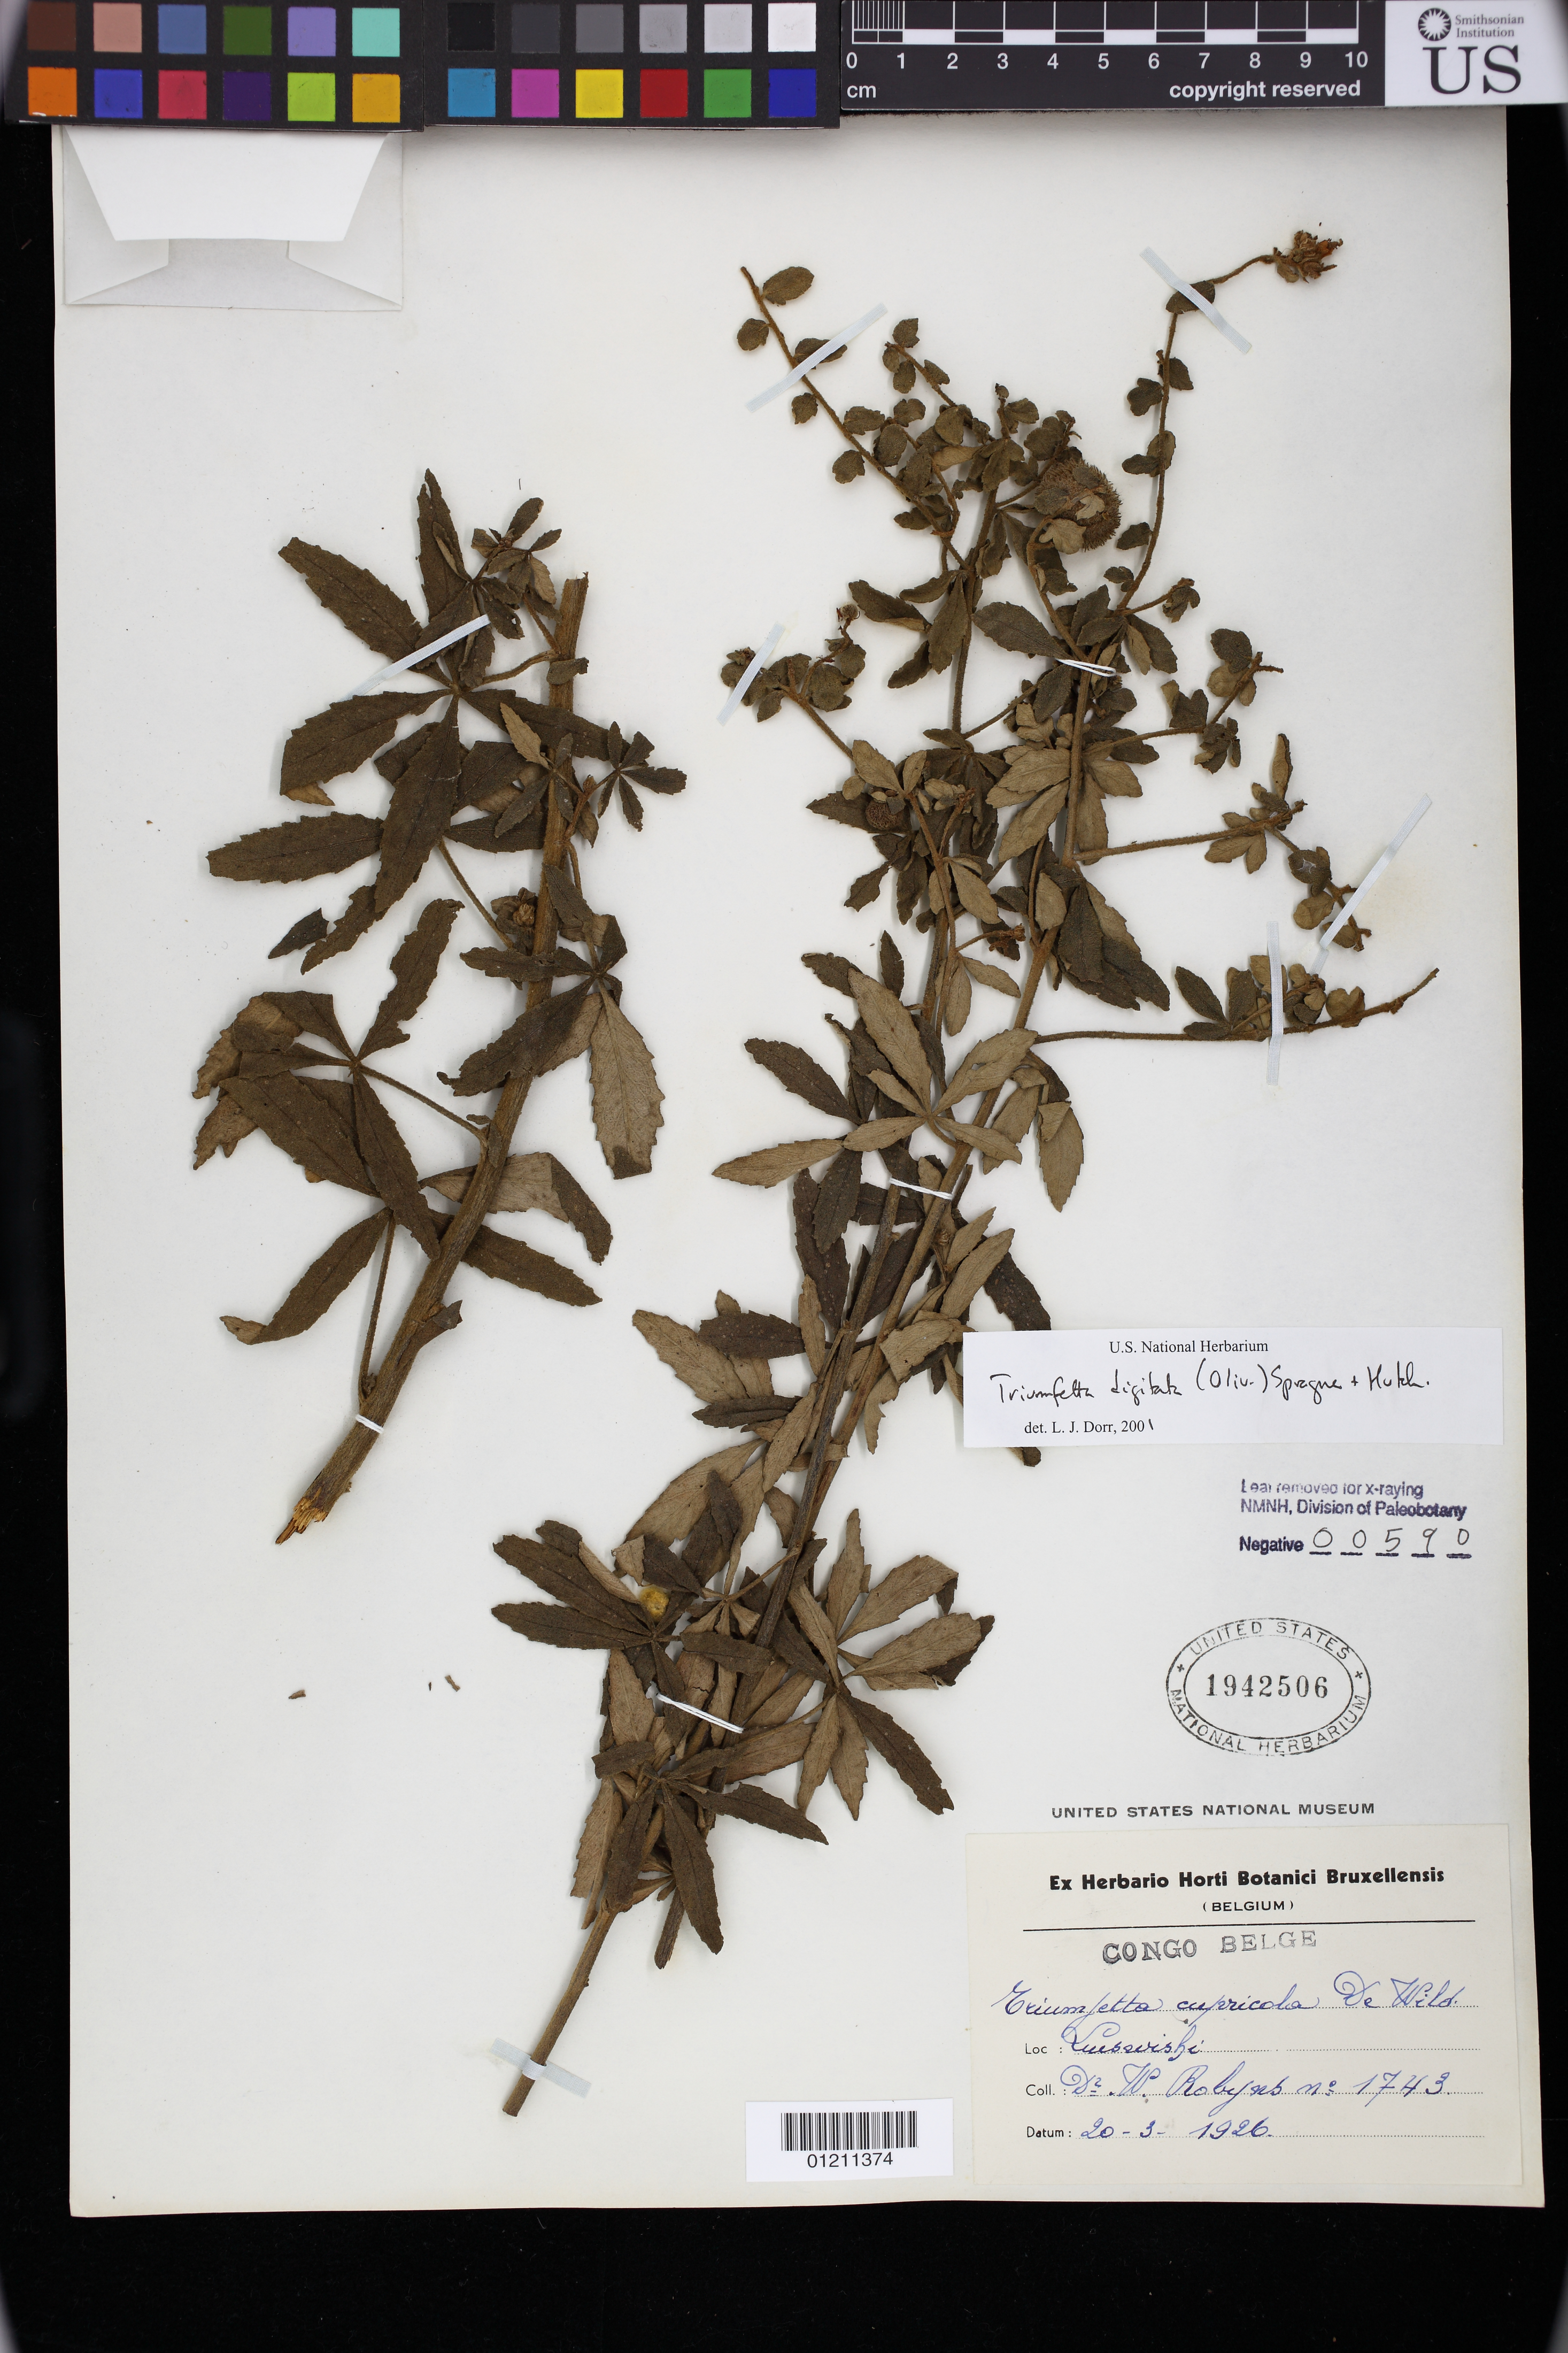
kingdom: Plantae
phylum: Tracheophyta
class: Magnoliopsida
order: Malvales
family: Malvaceae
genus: Triumfetta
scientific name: Triumfetta digitata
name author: Sprague & Hutch.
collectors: F. Robyns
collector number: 1743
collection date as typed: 20 Mar 1926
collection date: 1926-03-20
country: Congo, Democratic Republic of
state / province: Haut-Katanga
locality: Congo Belge: Luiswishi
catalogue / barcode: US 1942506